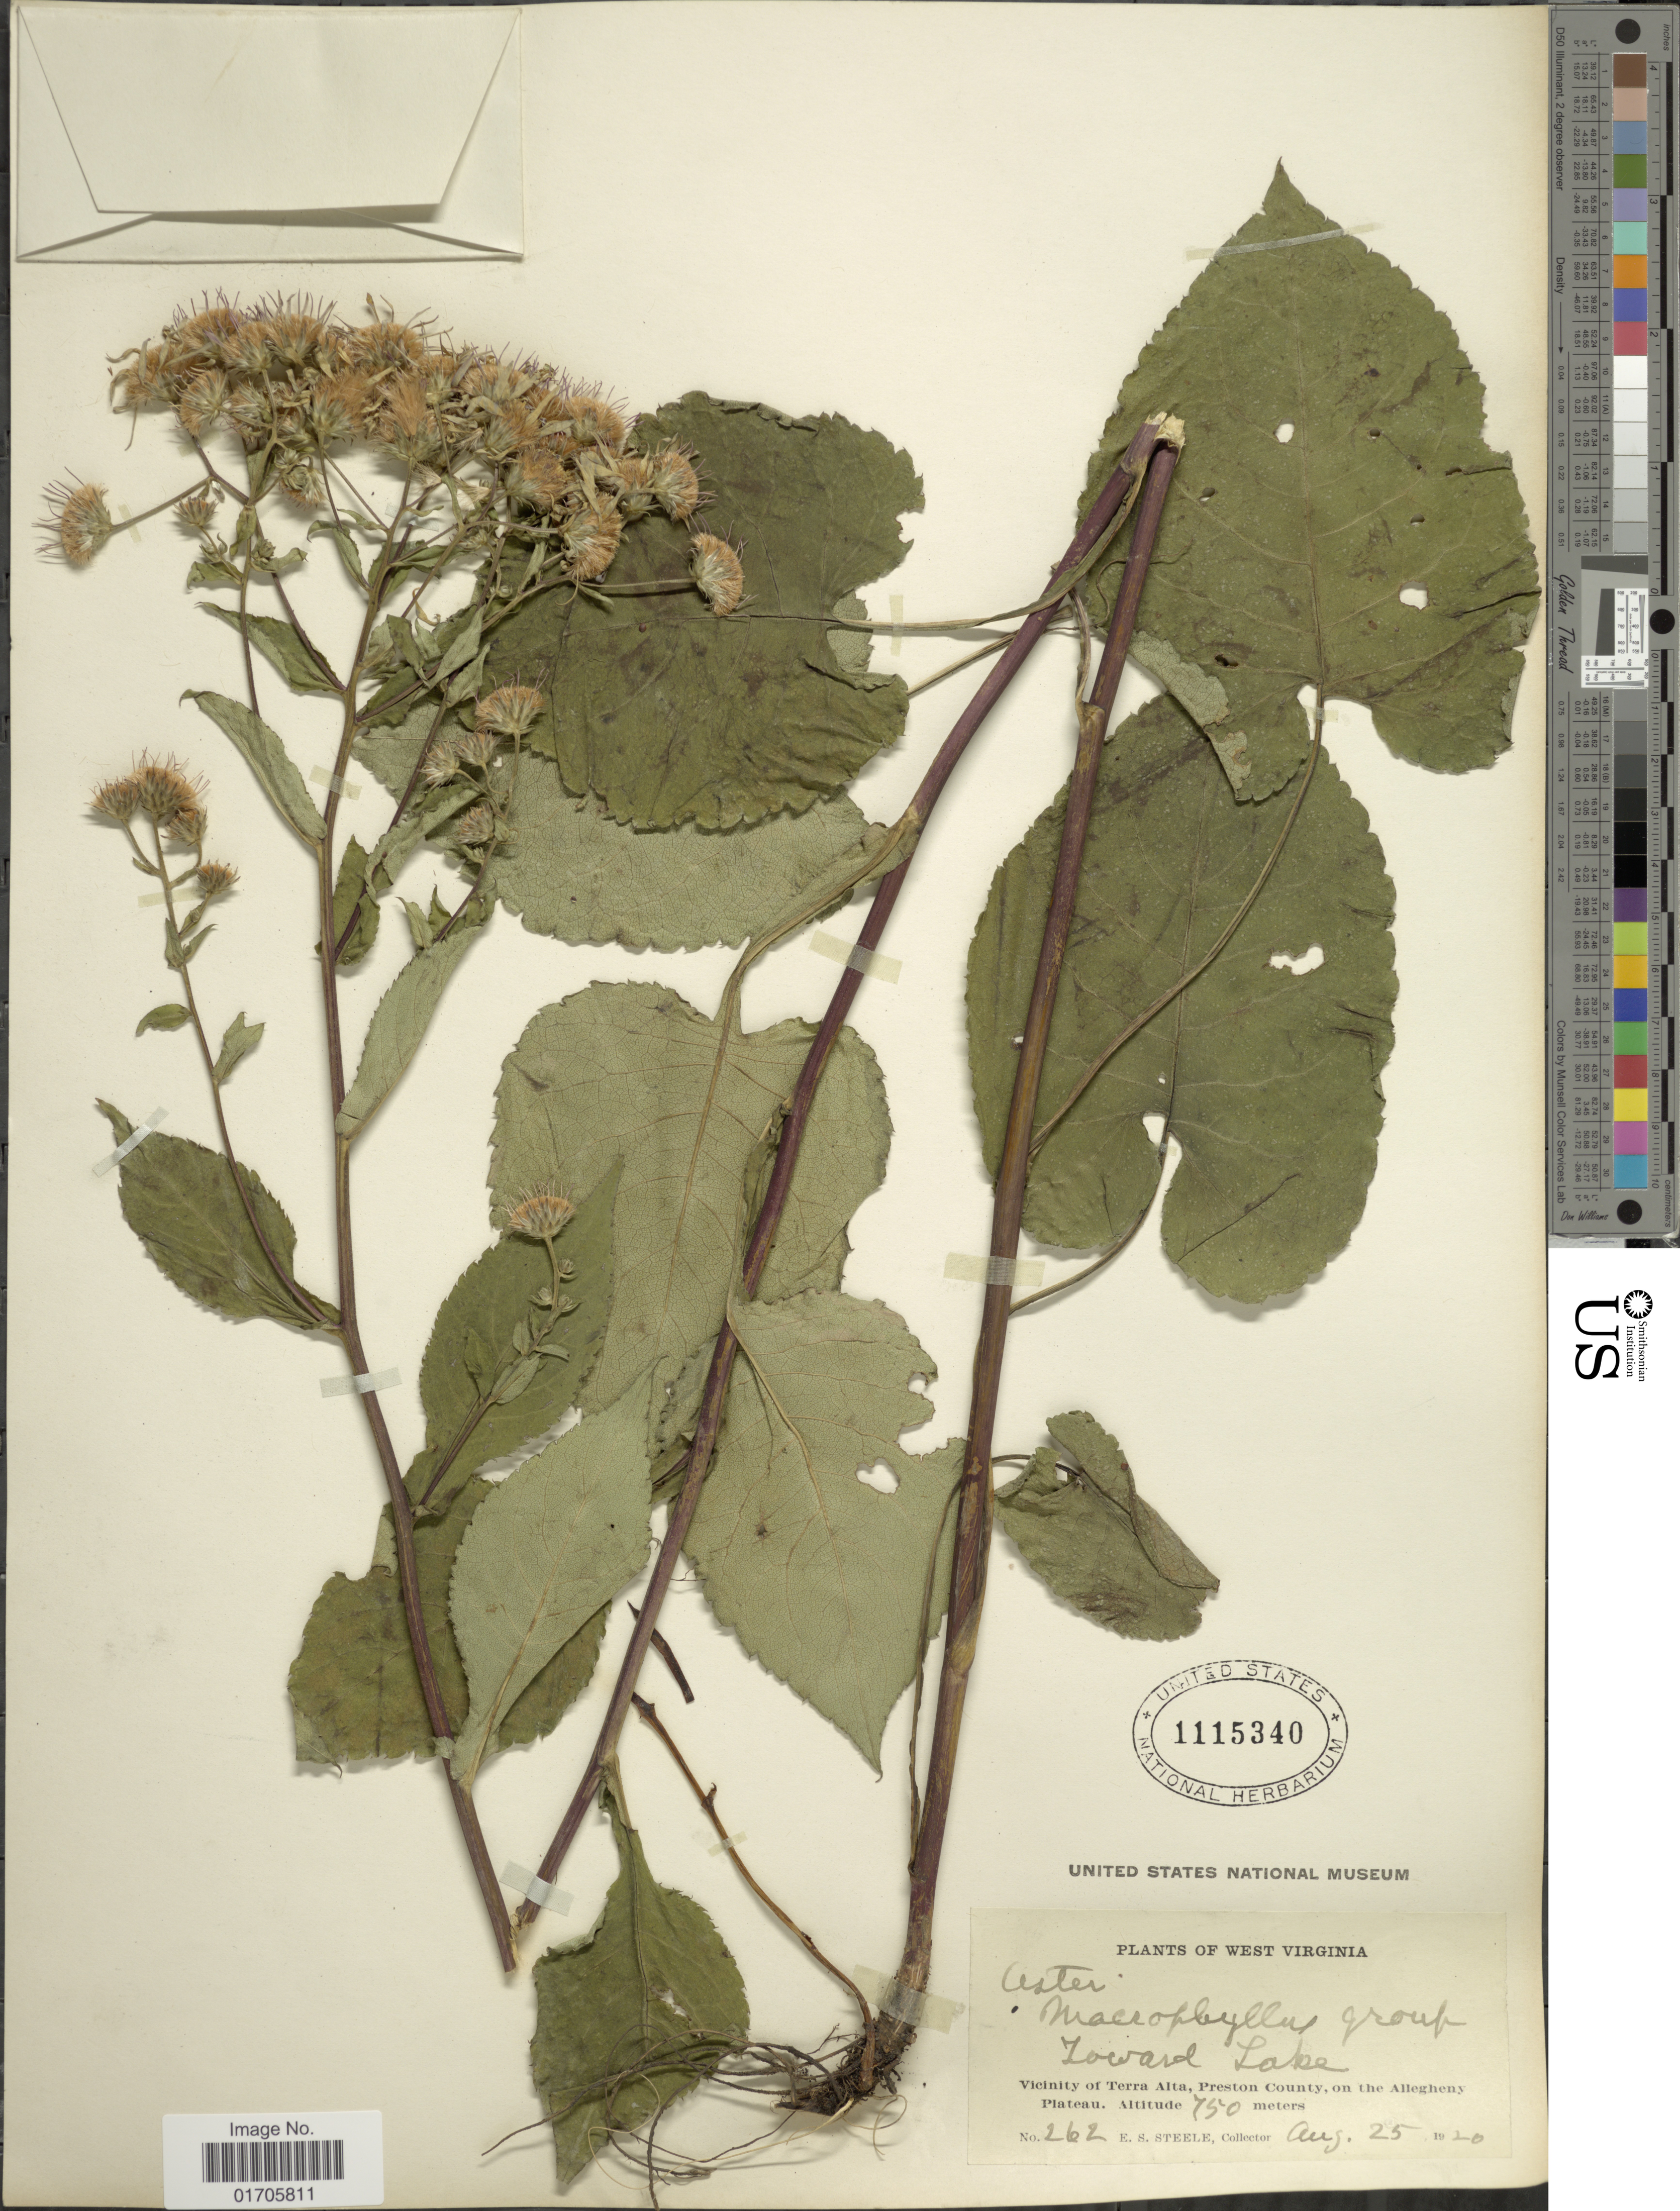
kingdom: Plantae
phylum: Tracheophyta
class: Magnoliopsida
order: Asterales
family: Asteraceae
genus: Eurybia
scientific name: Eurybia macrophylla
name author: (L.) Cass.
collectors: E. Steele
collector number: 262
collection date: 1920-08-25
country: United States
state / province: West Virginia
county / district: Preston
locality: Toward Lake. Vicinity of Terra Alta, Preston County, on the Allegheny Plateau.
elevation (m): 750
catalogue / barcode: US 1115340